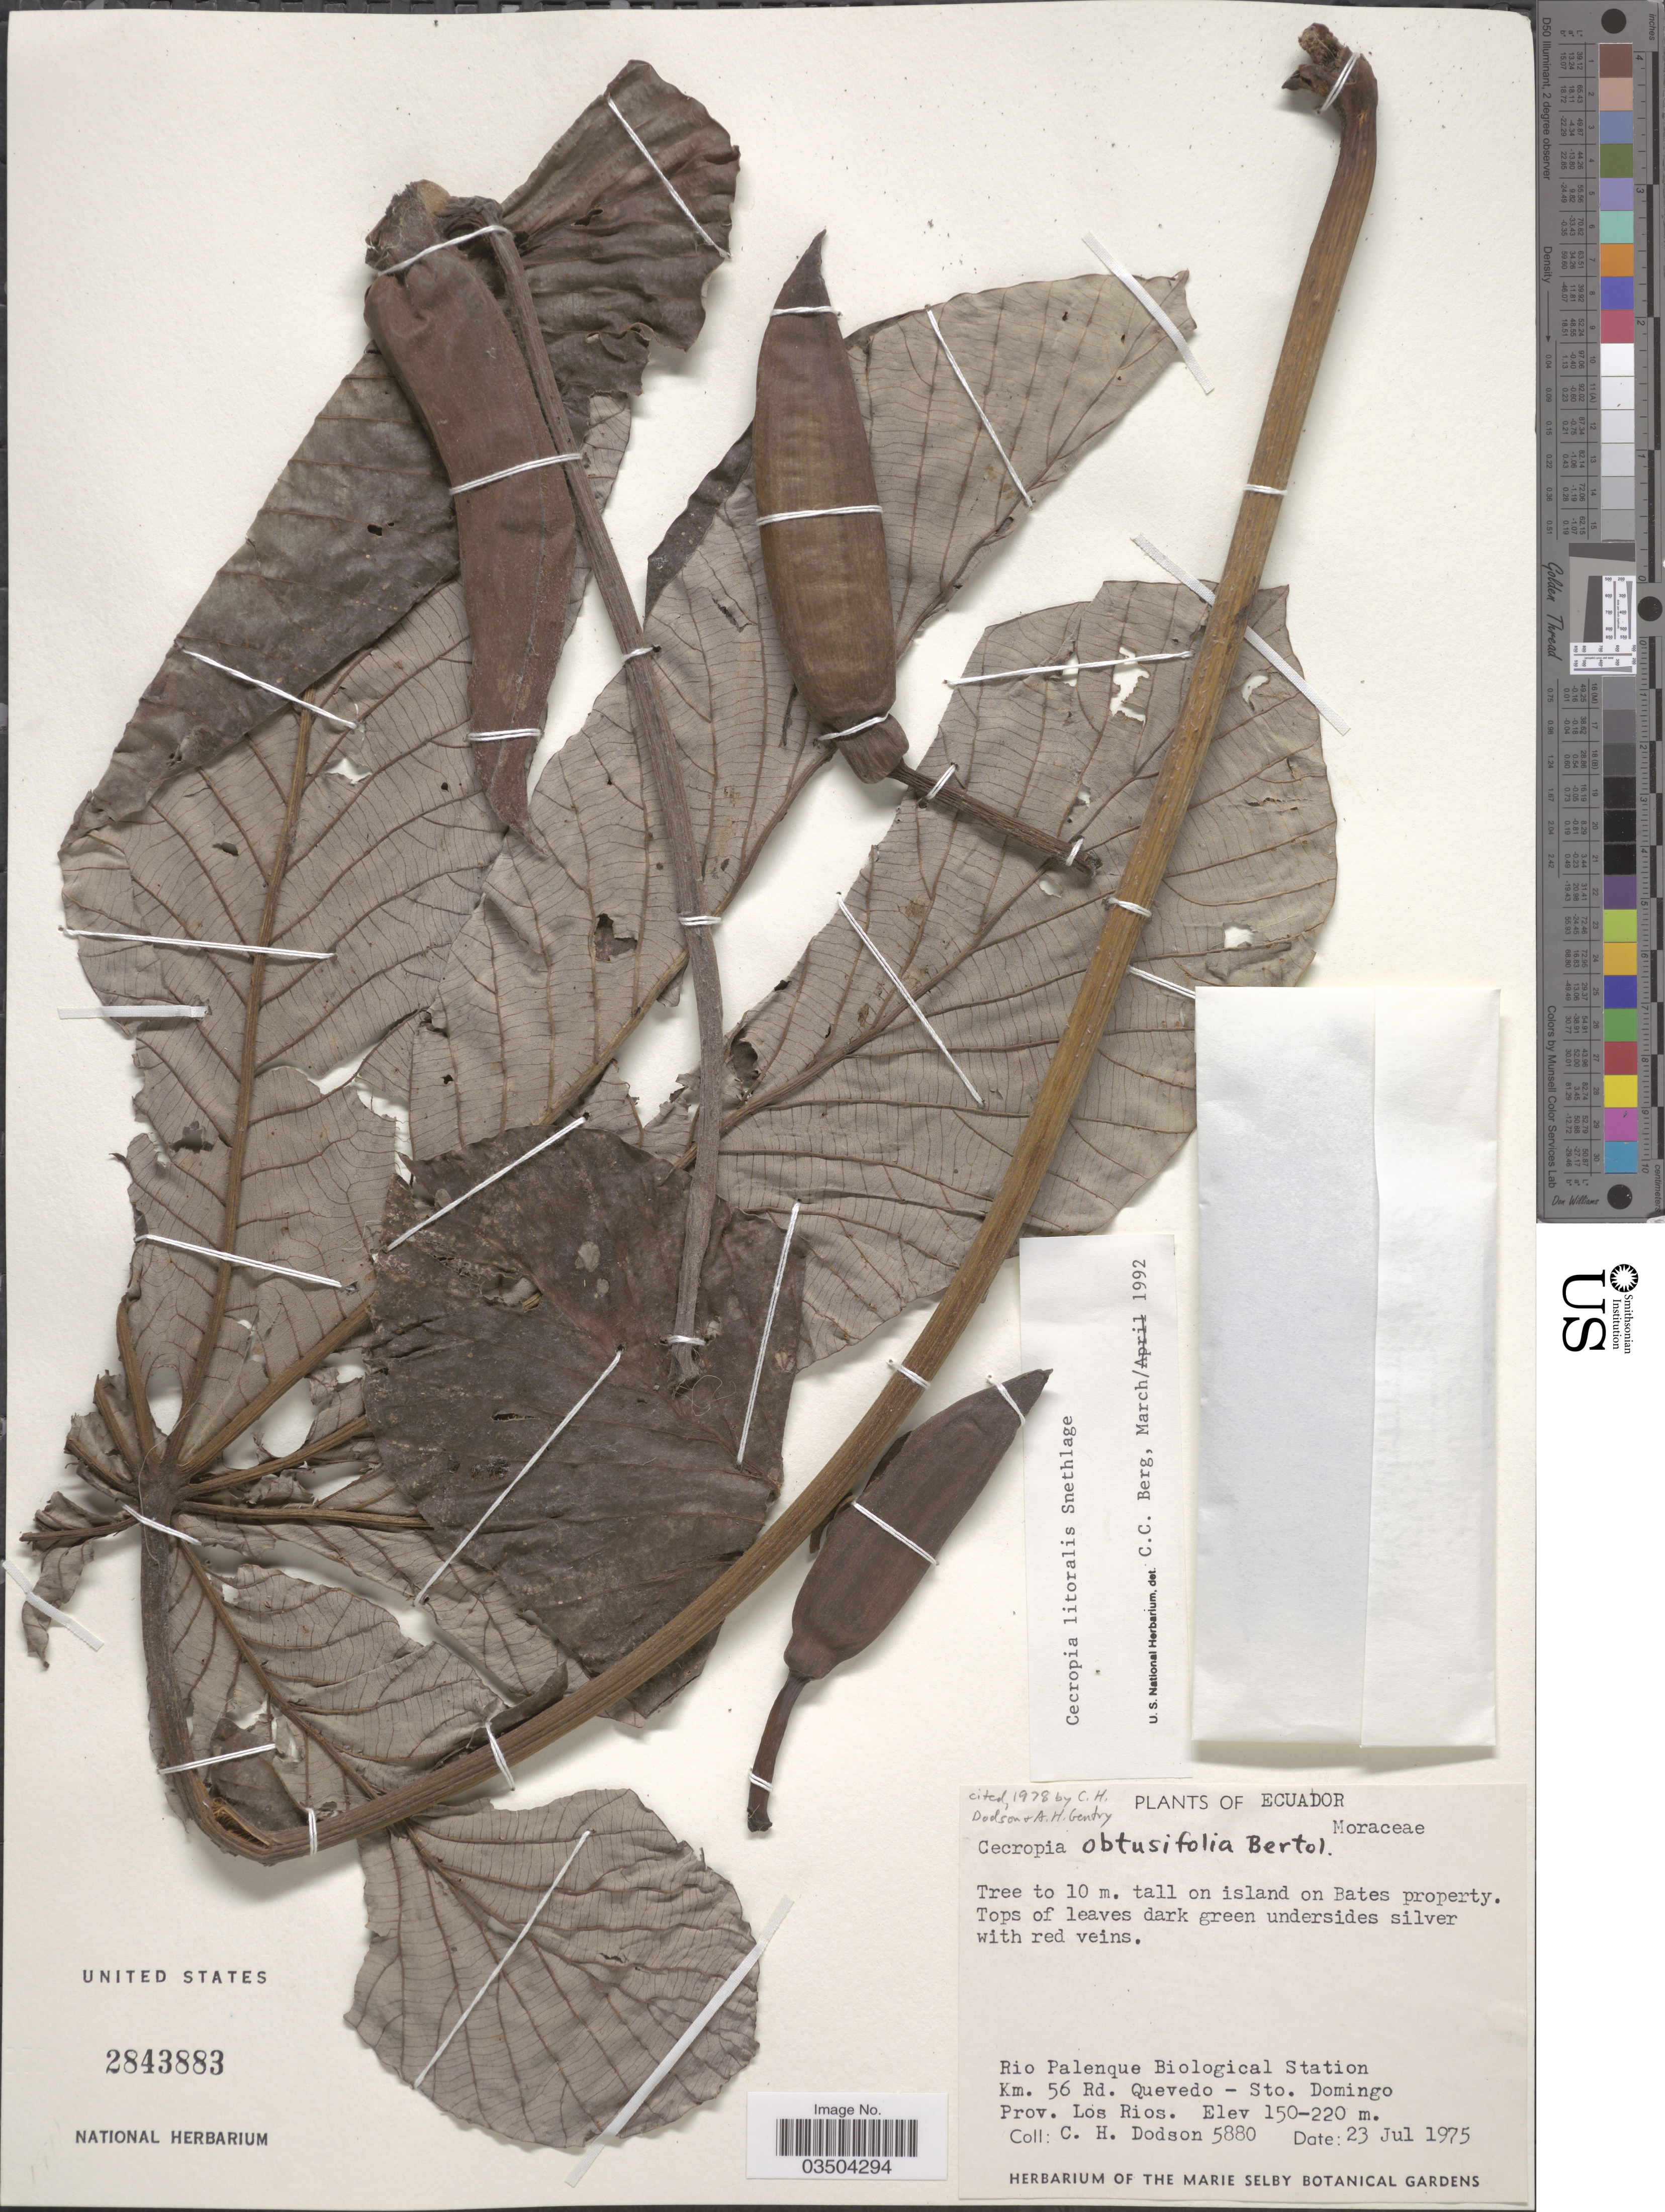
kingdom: Plantae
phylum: Tracheophyta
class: Magnoliopsida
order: Rosales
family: Urticaceae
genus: Cecropia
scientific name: Cecropia litoralis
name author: Snethl.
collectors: C. H. Dodson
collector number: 5880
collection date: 1975-07-23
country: Ecuador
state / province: Los Ríos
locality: Rio Palenque Biological Station. Km. 56 Rd. Quevedo - Sto. Domingo.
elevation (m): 150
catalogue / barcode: US 2843883